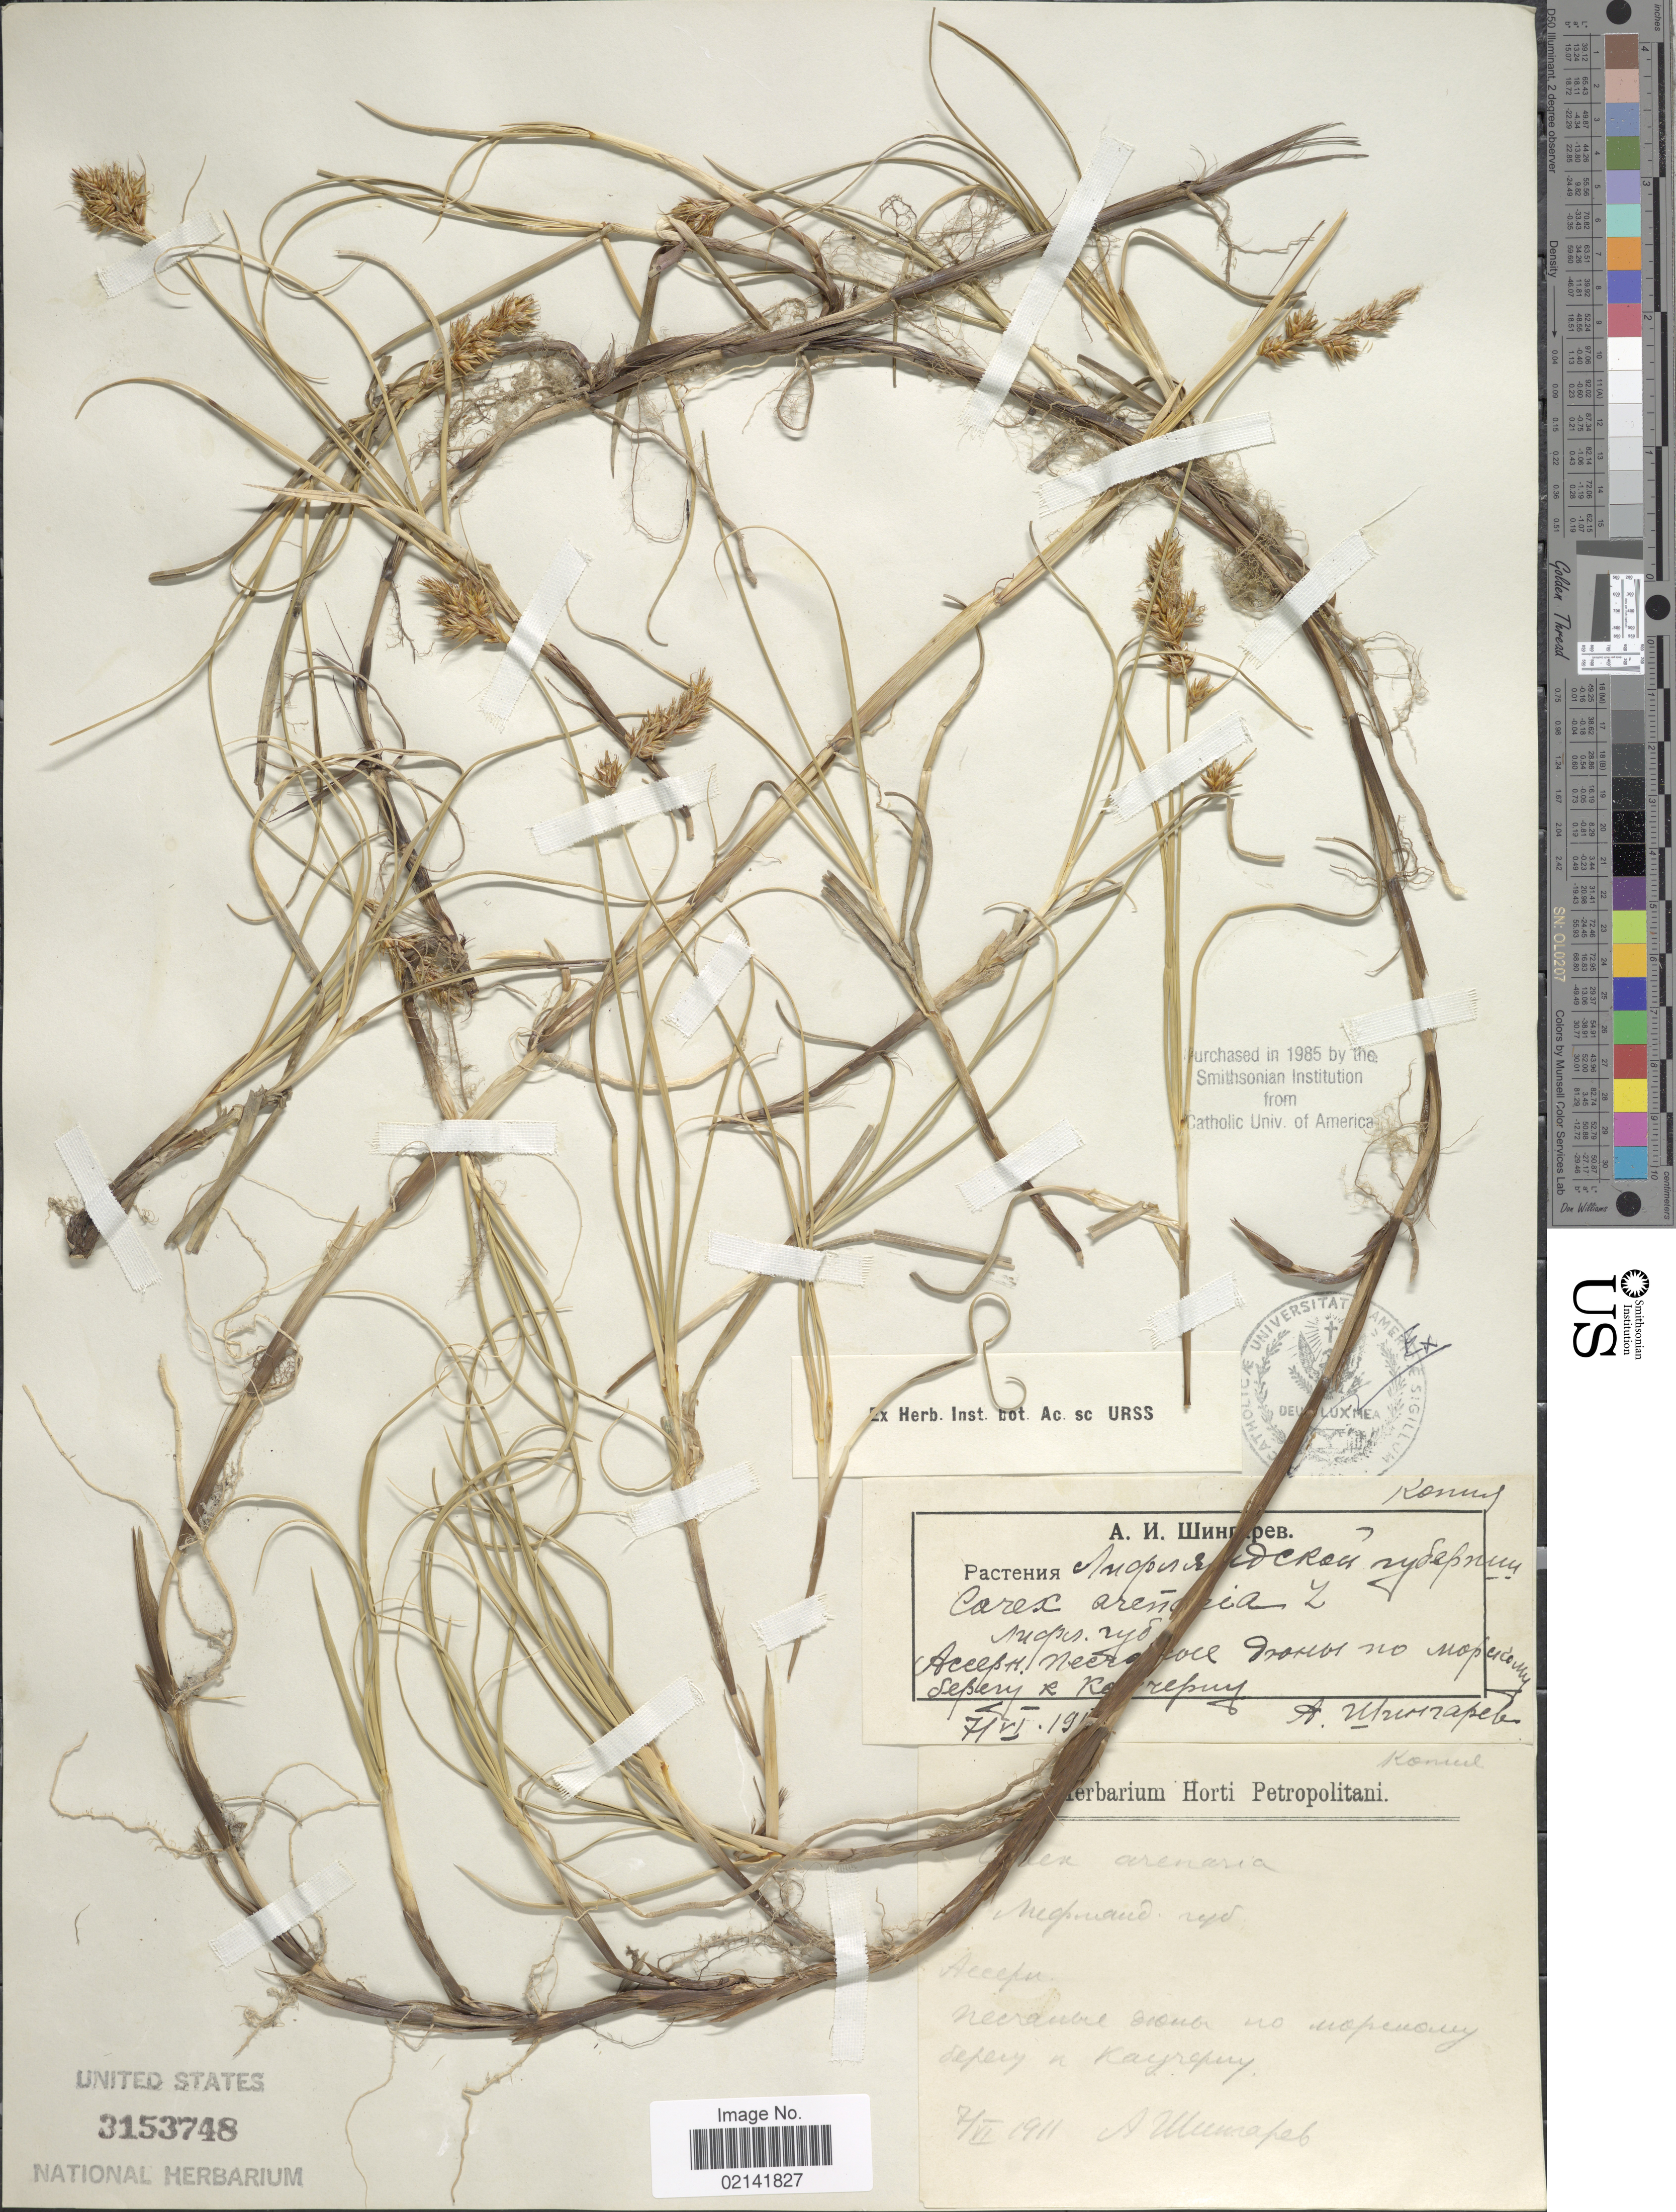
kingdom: Plantae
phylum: Tracheophyta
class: Liliopsida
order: Poales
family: Cyperaceae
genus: Carex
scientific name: Carex arenaria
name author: L.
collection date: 1911-06-07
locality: Accepn. Necranbel [illegible text] no [illegible text]ney depery l Kayrepury[interpreted]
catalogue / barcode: US 3153748